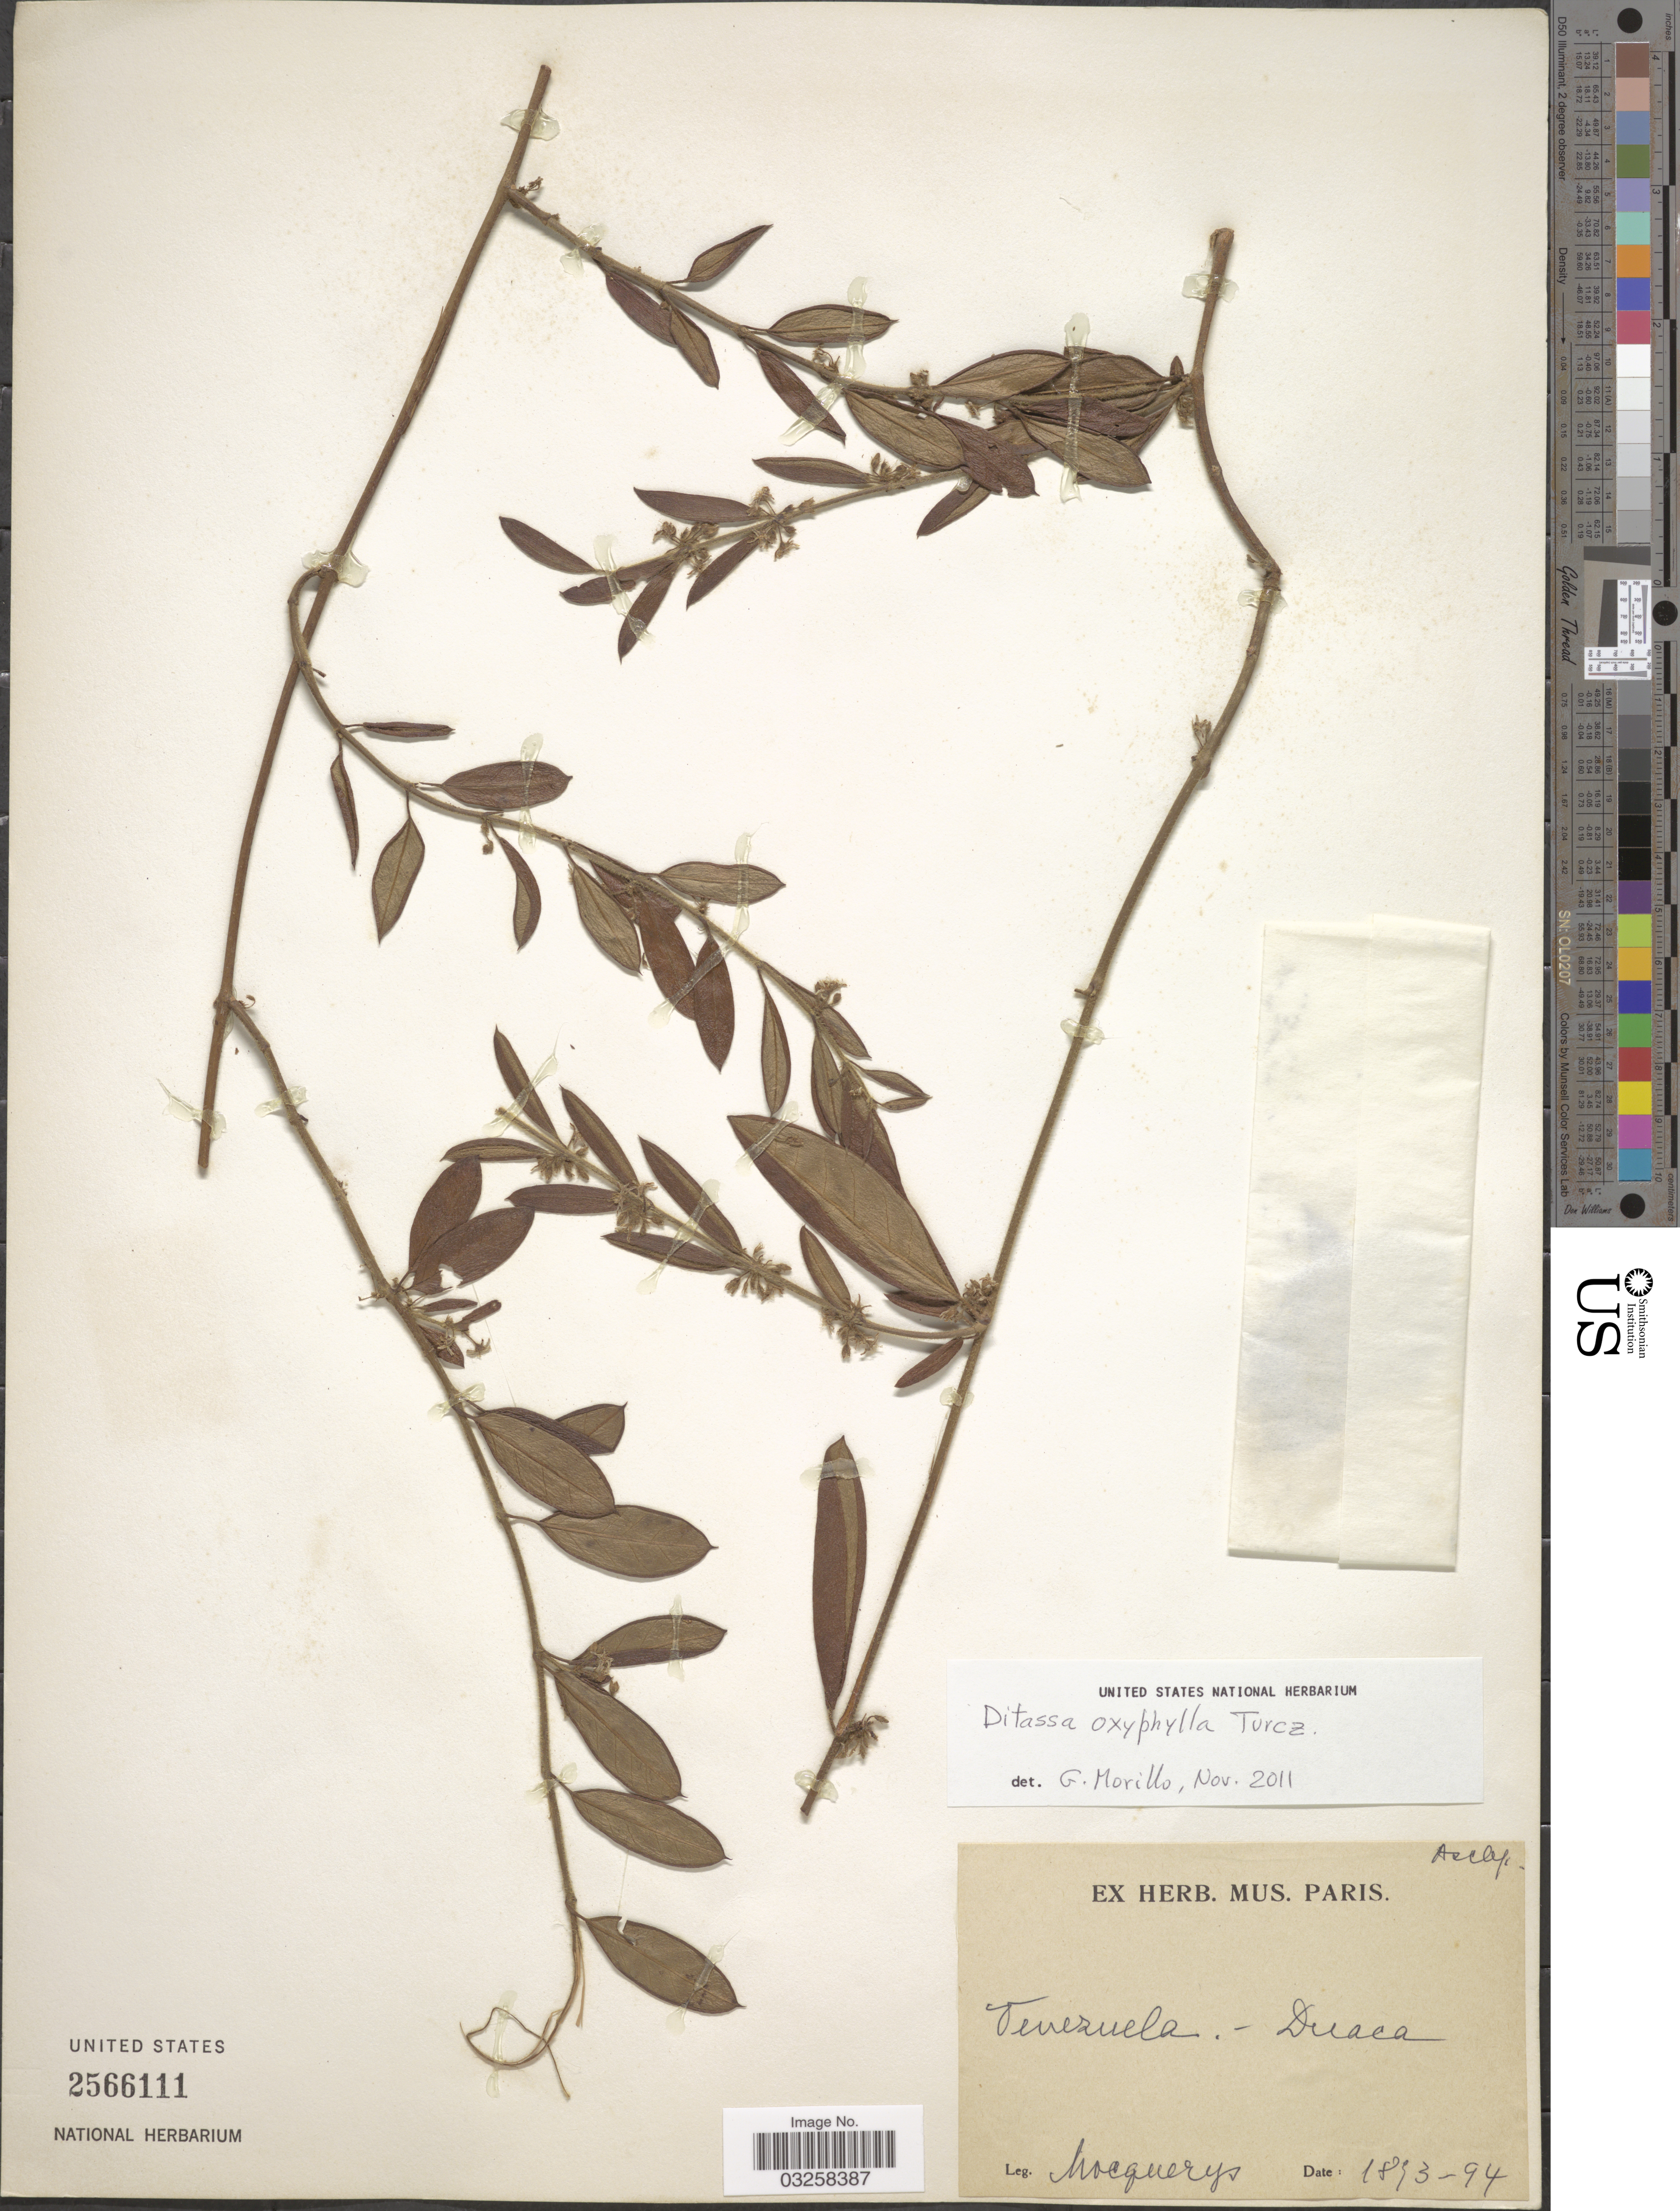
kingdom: Plantae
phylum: Tracheophyta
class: Magnoliopsida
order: Gentianales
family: Apocynaceae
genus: Ditassa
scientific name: Ditassa carnevalii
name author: (Morillo) Morillo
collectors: A. Mocquerys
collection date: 1893/1894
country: Venezuela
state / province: Lara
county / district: Crespo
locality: Duaca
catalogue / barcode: US 2566111